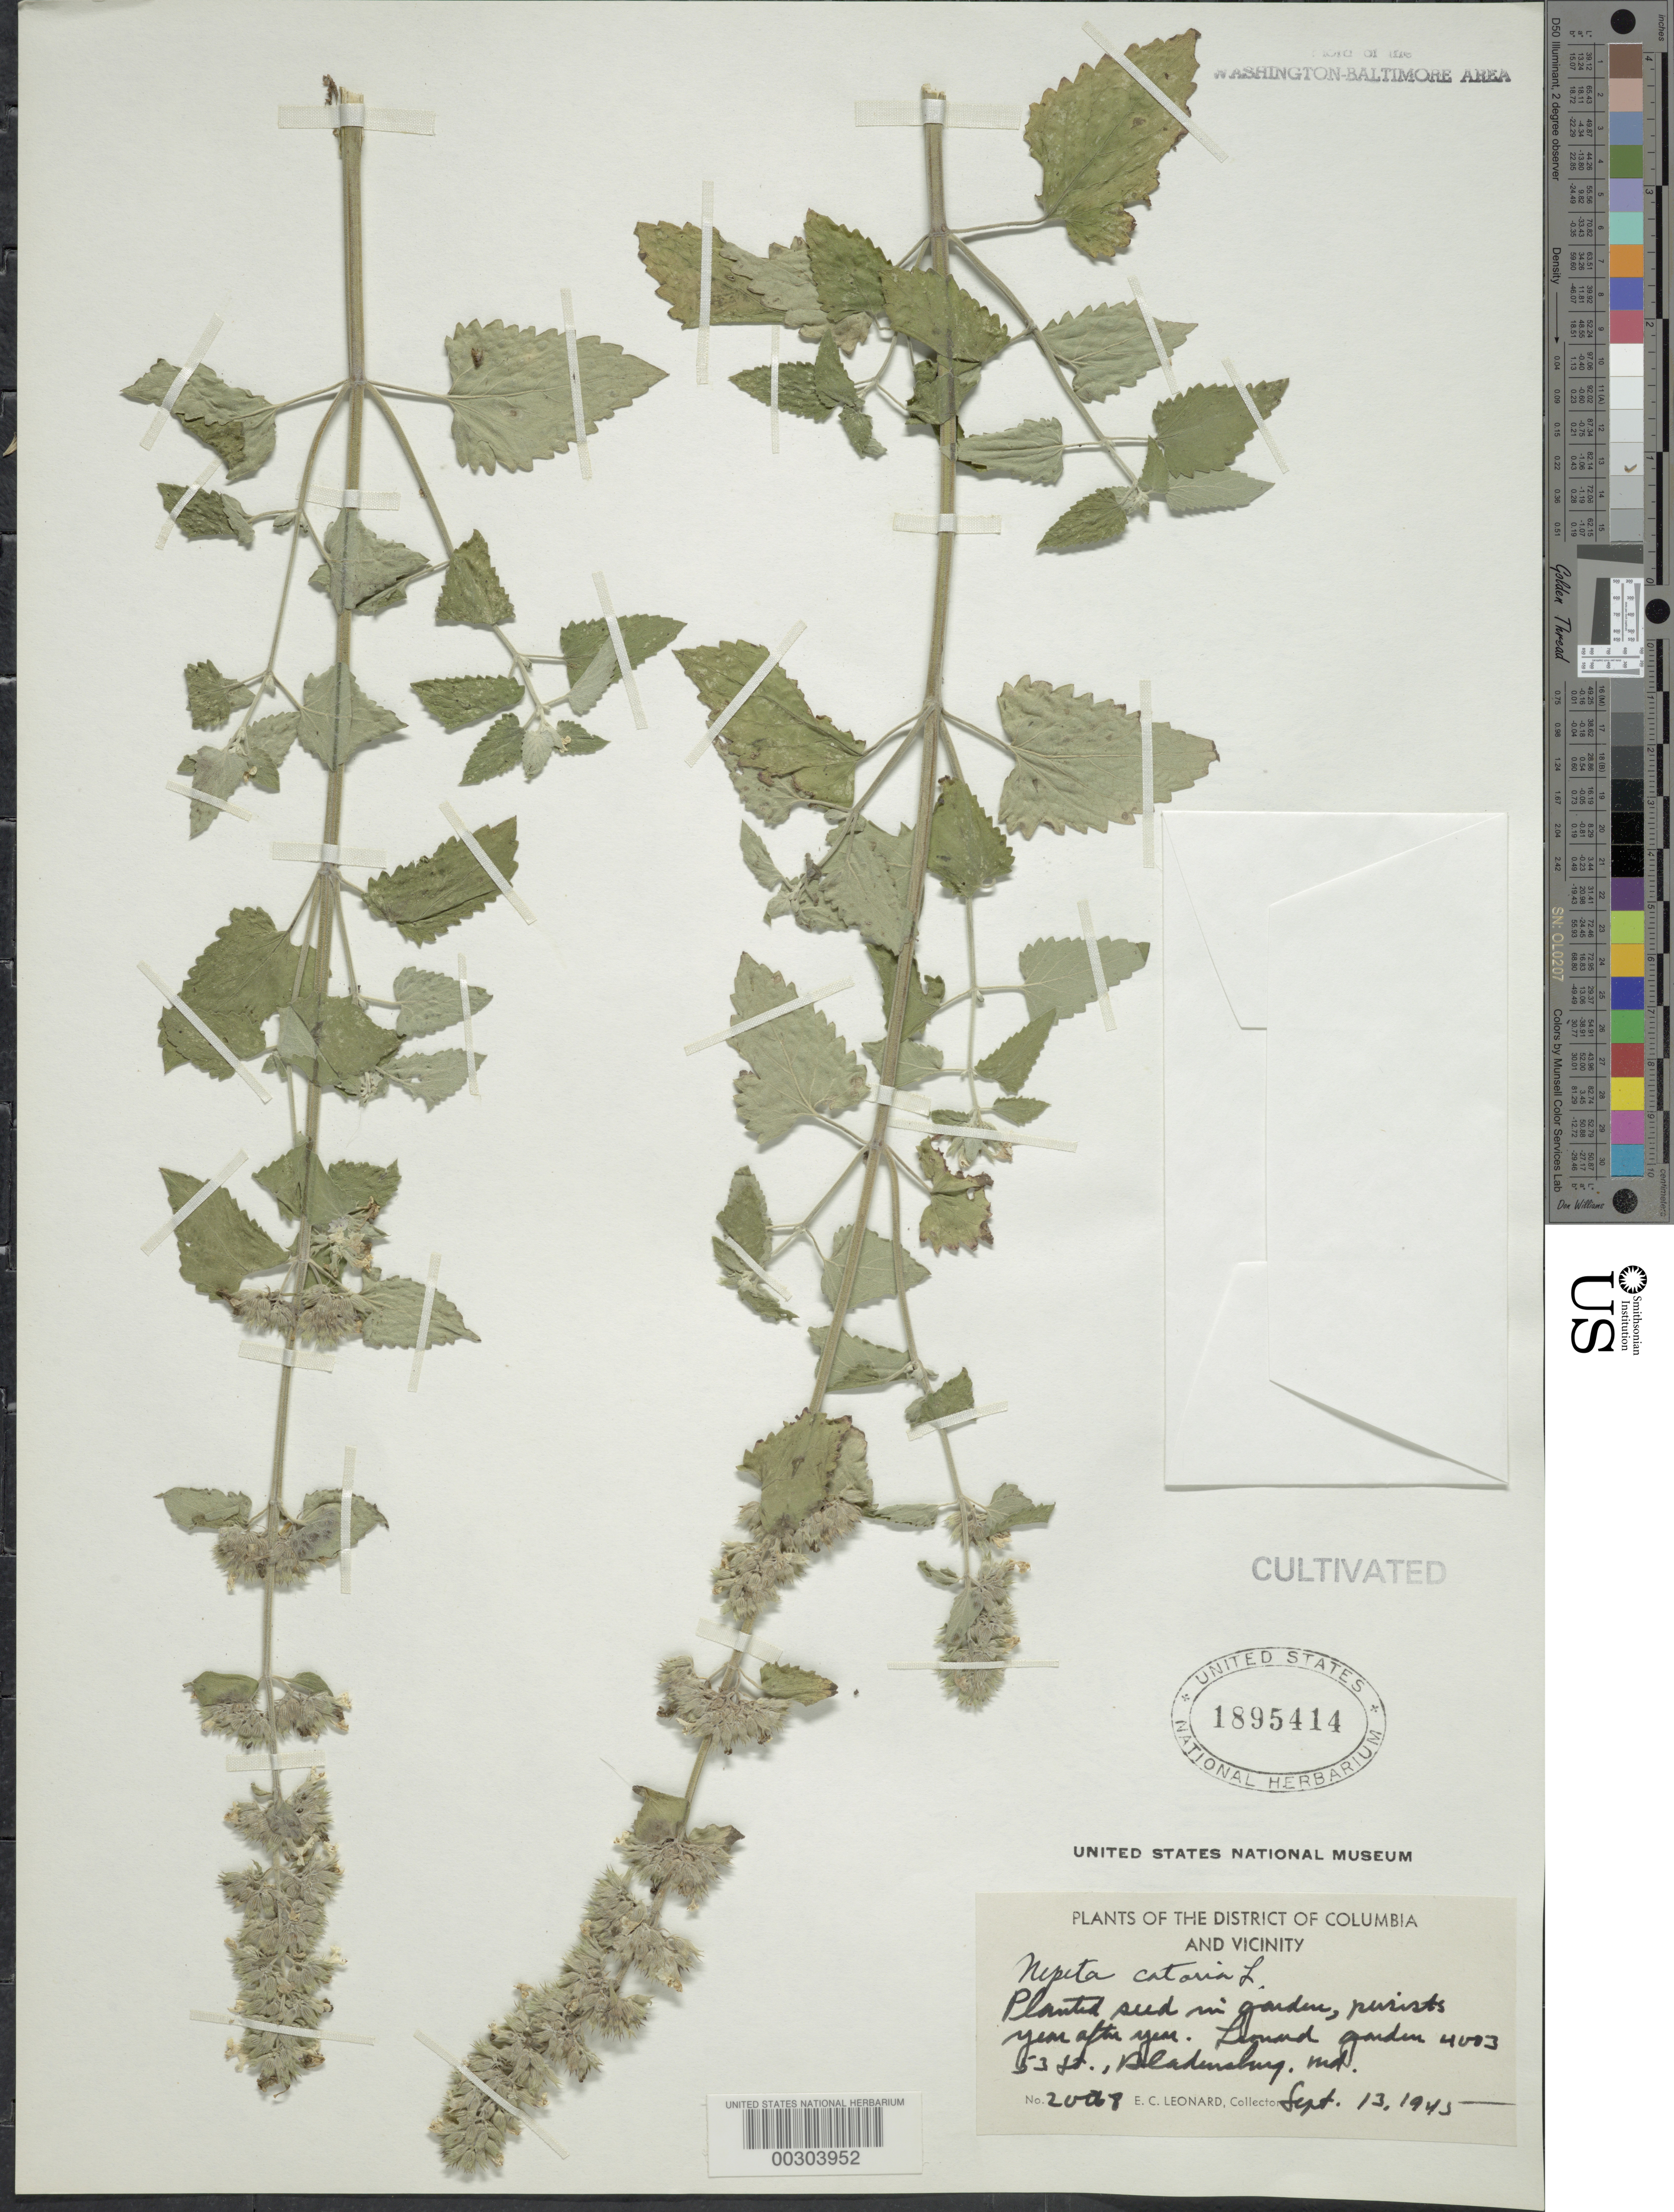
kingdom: Plantae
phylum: Tracheophyta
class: Magnoliopsida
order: Lamiales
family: Lamiaceae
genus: Nepeta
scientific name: Nepeta cataria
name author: L.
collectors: E. C. Leonard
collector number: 20068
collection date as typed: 13 Sep 1945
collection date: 1945-09-13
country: United States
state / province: Maryland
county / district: Prince George's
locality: Bladensburg, 4003 53 St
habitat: Garden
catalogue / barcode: US 1895414